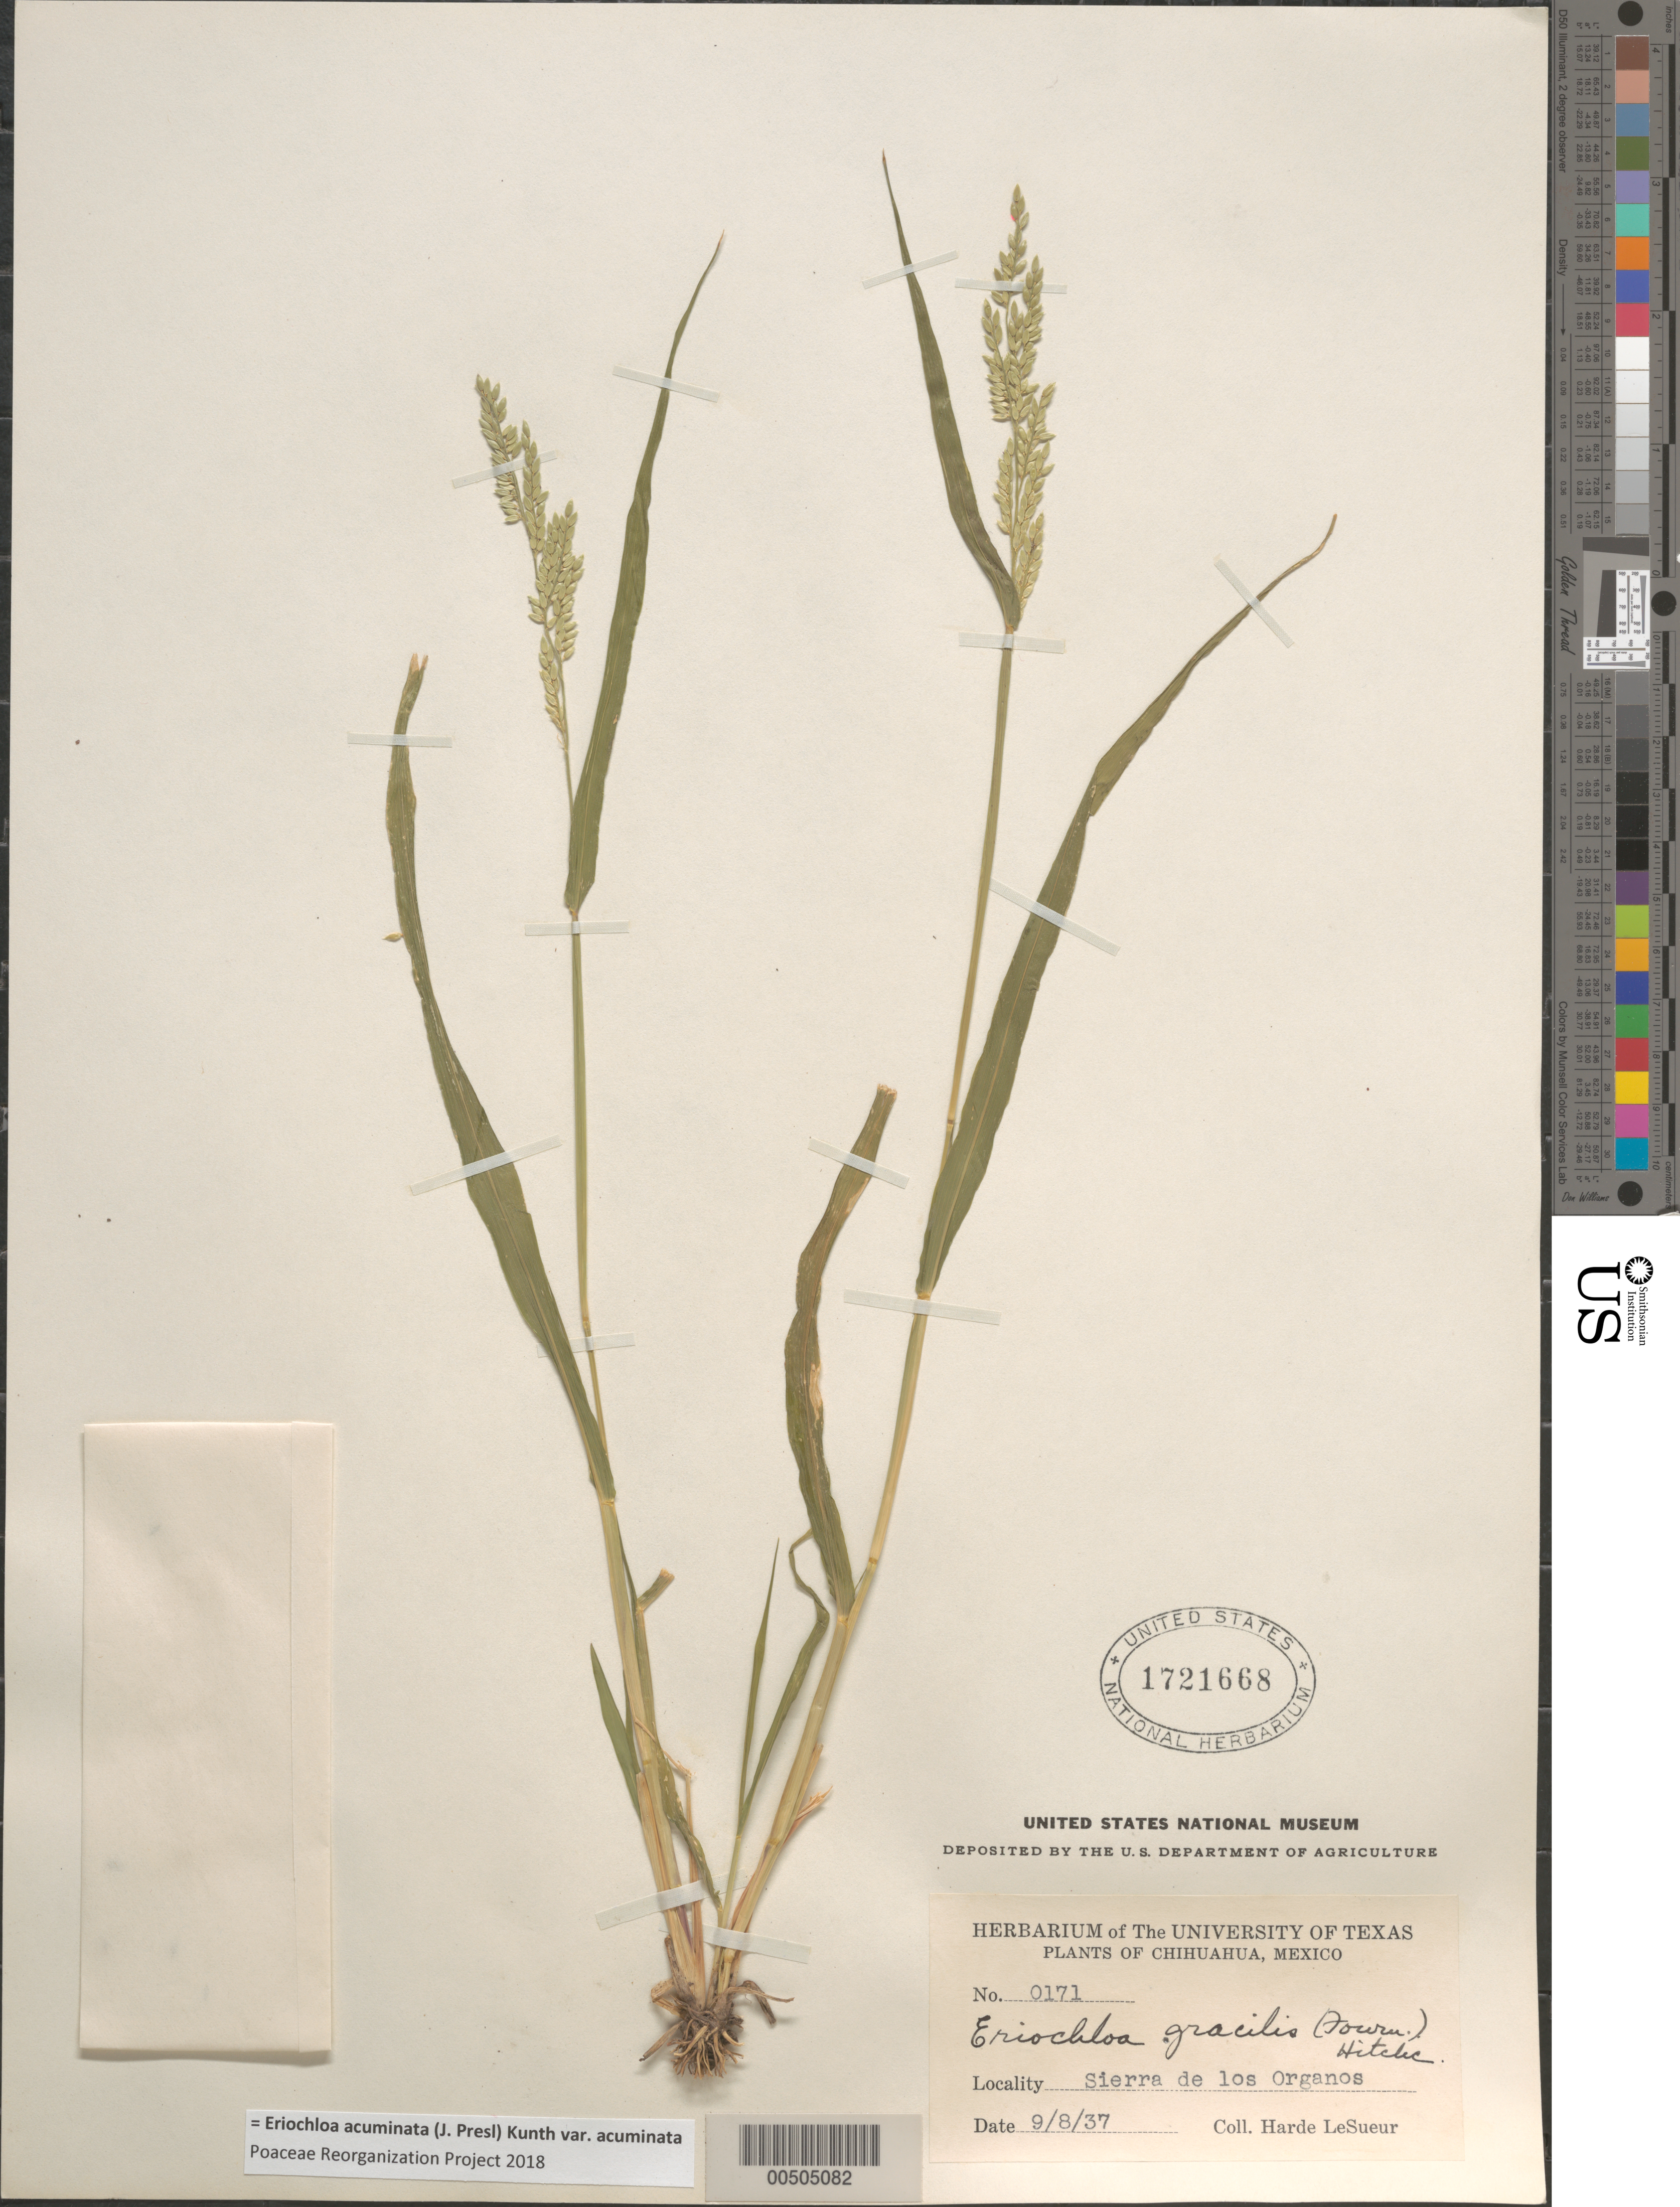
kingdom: Plantae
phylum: Tracheophyta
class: Liliopsida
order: Poales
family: Poaceae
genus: Eriochloa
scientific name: Eriochloa acuminata var. acuminata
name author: (J. Presl) Kunth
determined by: Poaceae Reorganization Project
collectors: D. H. LeSueur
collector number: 0171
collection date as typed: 9 Aug 1937 or 8 Sep 1937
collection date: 1937-08-09 or 1937-09-08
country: Mexico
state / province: Chihuahua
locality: Sierra de los Organos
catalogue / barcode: US 1721668